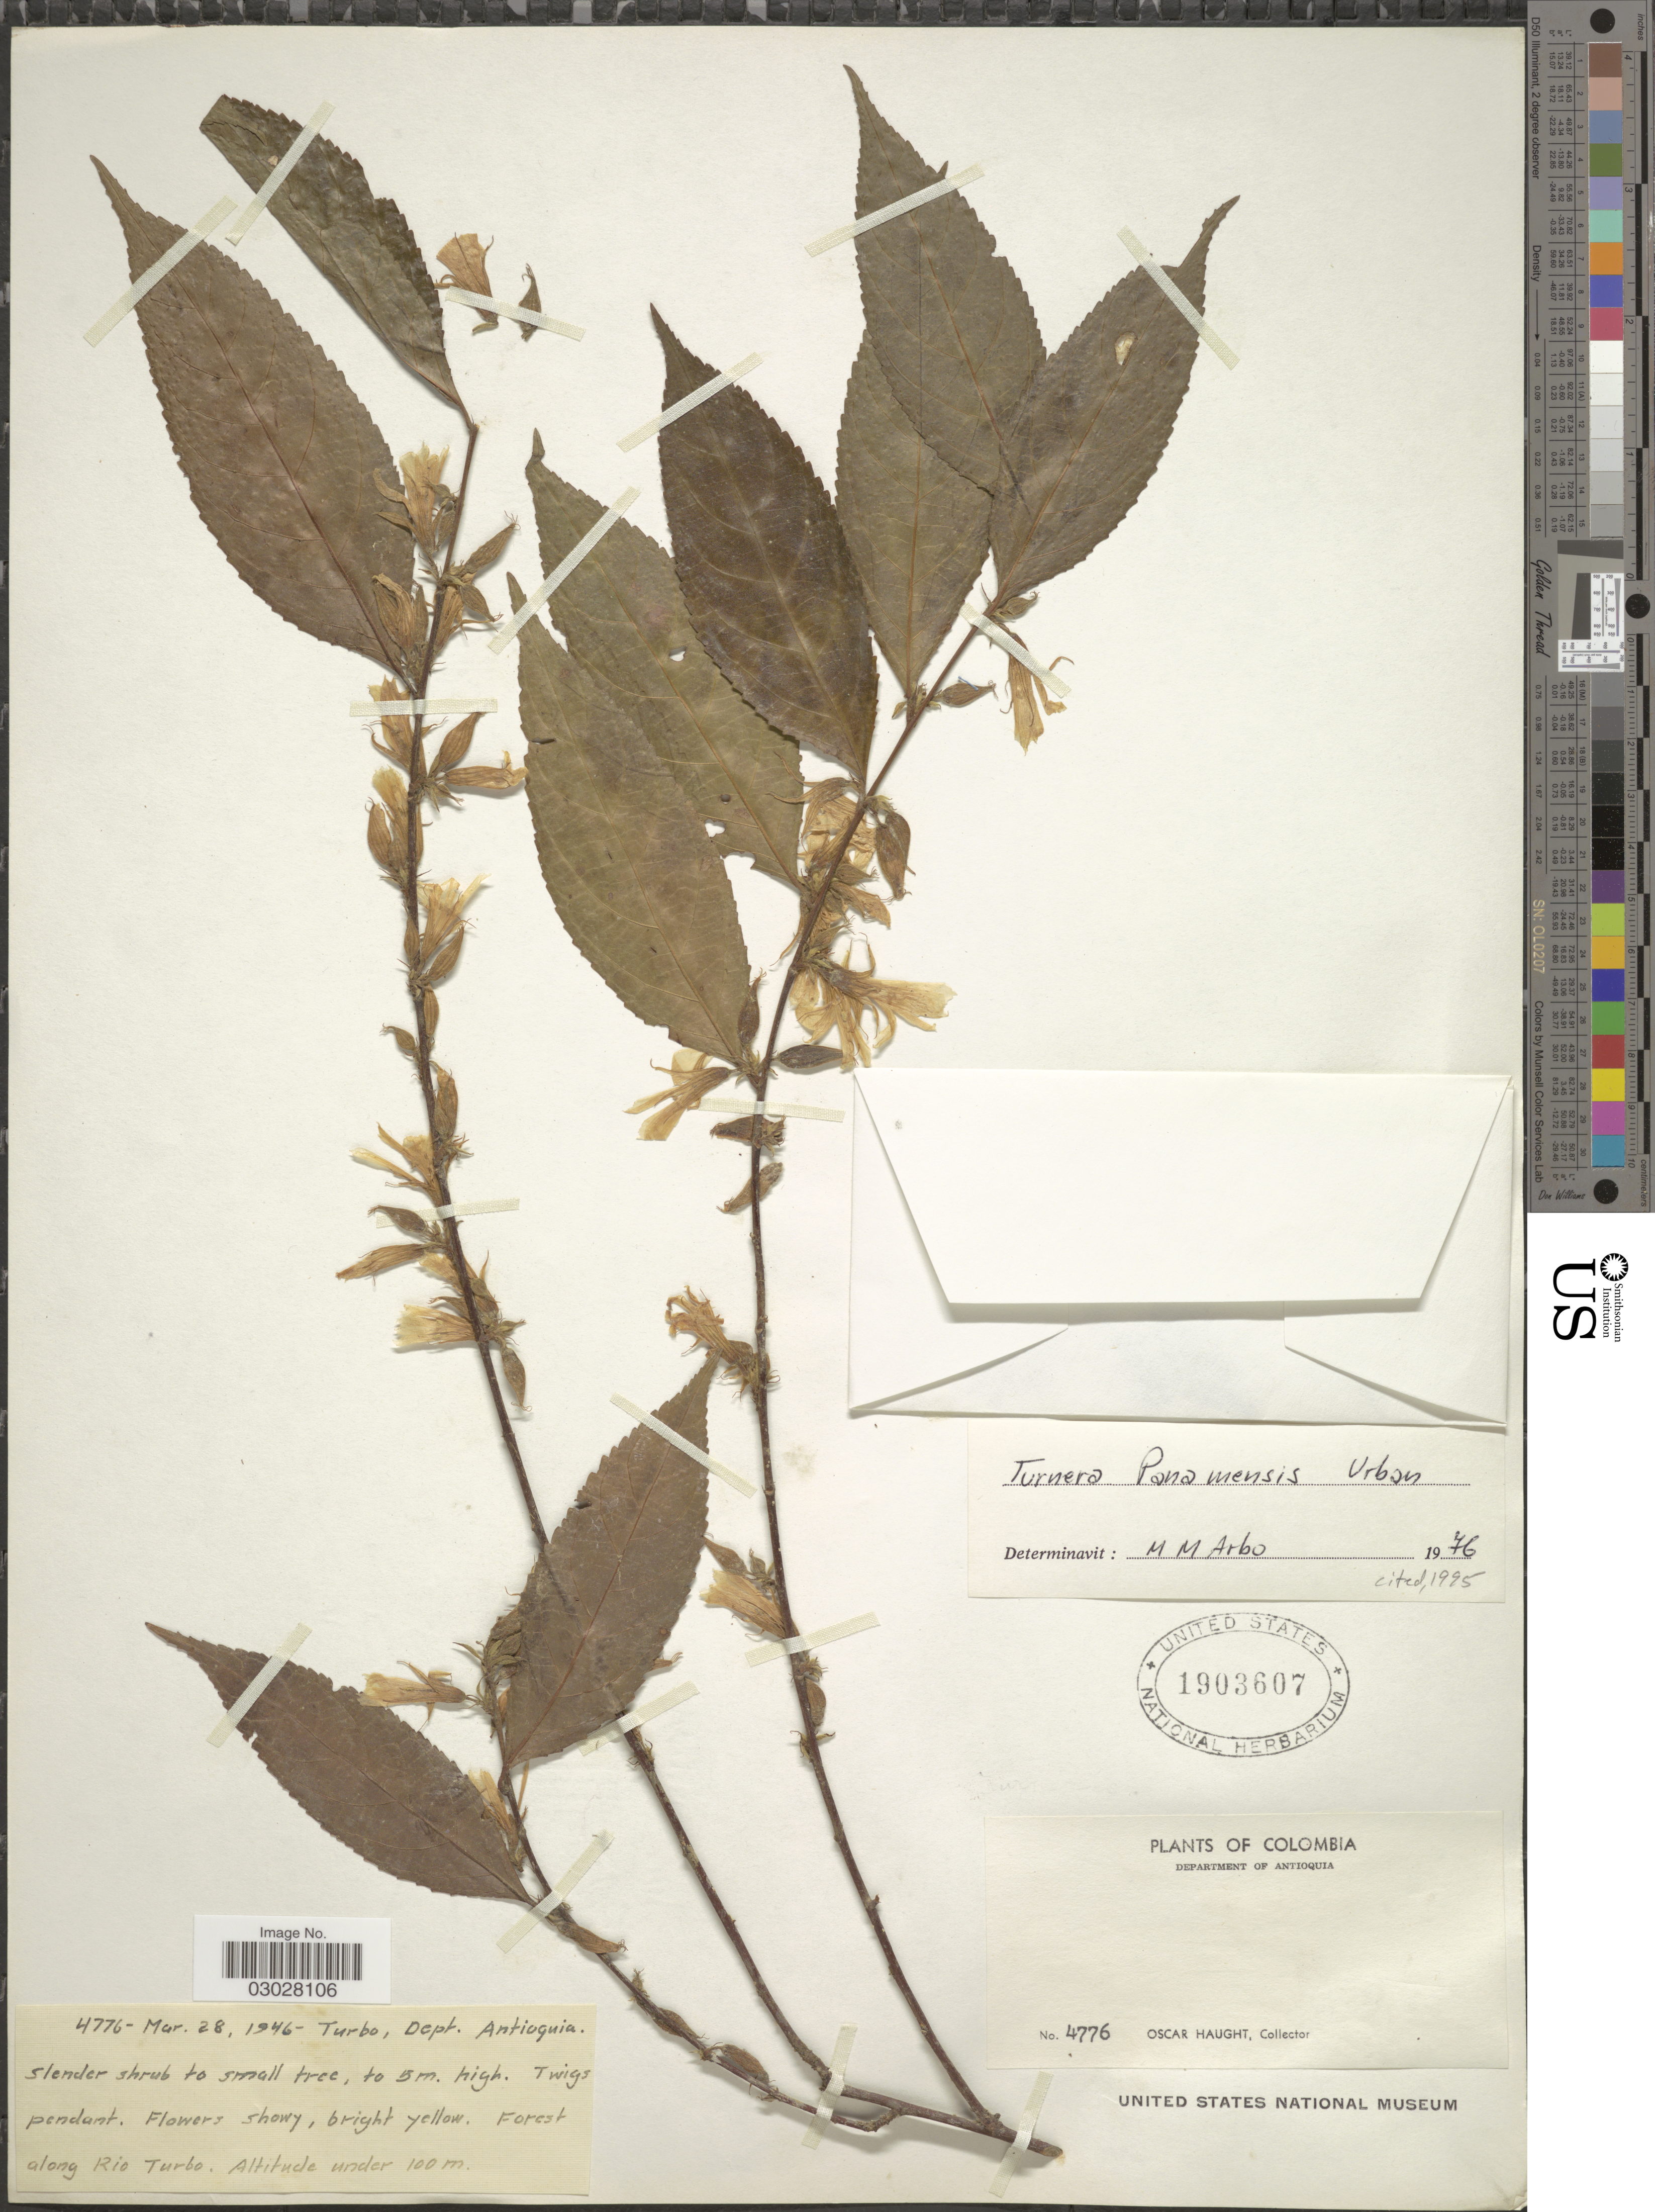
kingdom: Plantae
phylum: Tracheophyta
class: Magnoliopsida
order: Malpighiales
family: Turneraceae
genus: Turnera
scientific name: Turnera panamensis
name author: Urb.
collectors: O. L. Haught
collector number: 4776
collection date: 1946-03-28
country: Colombia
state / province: Antioquia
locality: Turbo, Dept. Antioquia. Forest along Rio Turbo.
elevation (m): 100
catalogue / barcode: US 1903607